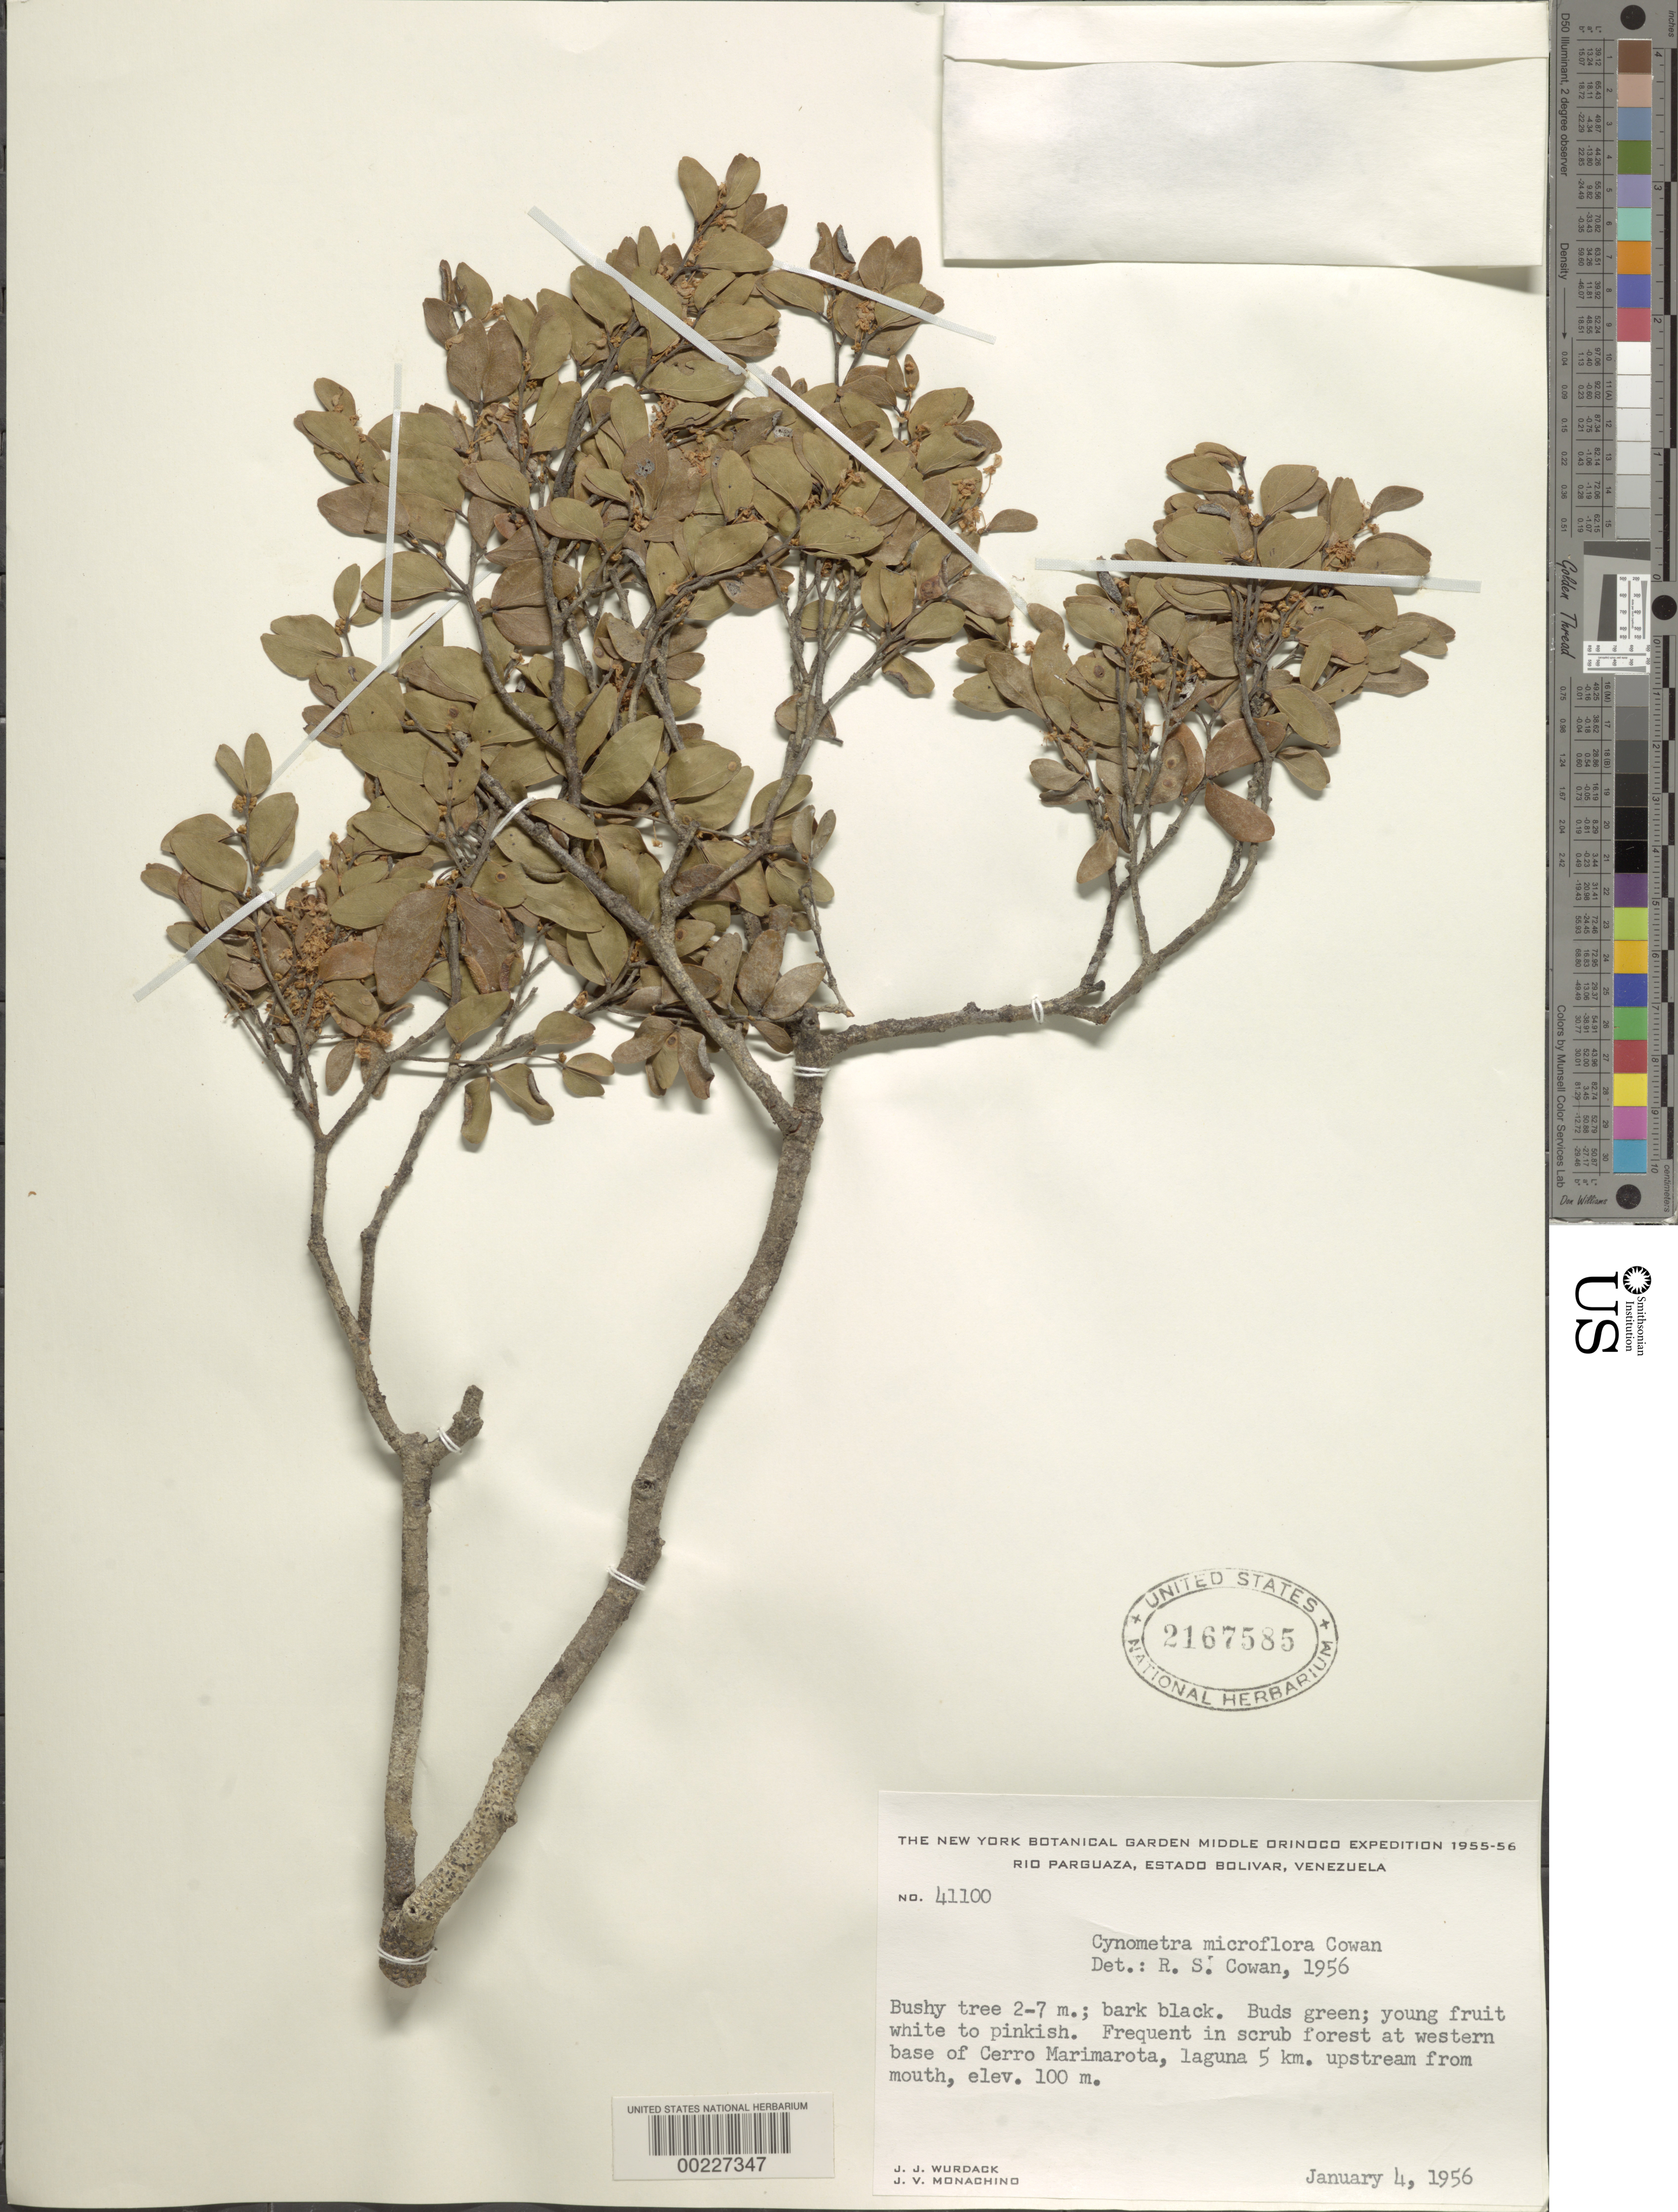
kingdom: Plantae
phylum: Tracheophyta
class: Magnoliopsida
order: Fabales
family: Fabaceae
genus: Cynometra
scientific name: Cynometra microflora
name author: R.S. Cowan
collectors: J. J. Wurdack & J. V. Monachino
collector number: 41100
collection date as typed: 04 Jan 1956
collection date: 1956-01-04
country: Venezuela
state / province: Bolivar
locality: Rio parguaza, western base of cerro marimarota, laguna 5 km upstream from mouth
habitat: Scrub forest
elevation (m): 100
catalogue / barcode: US 2167585